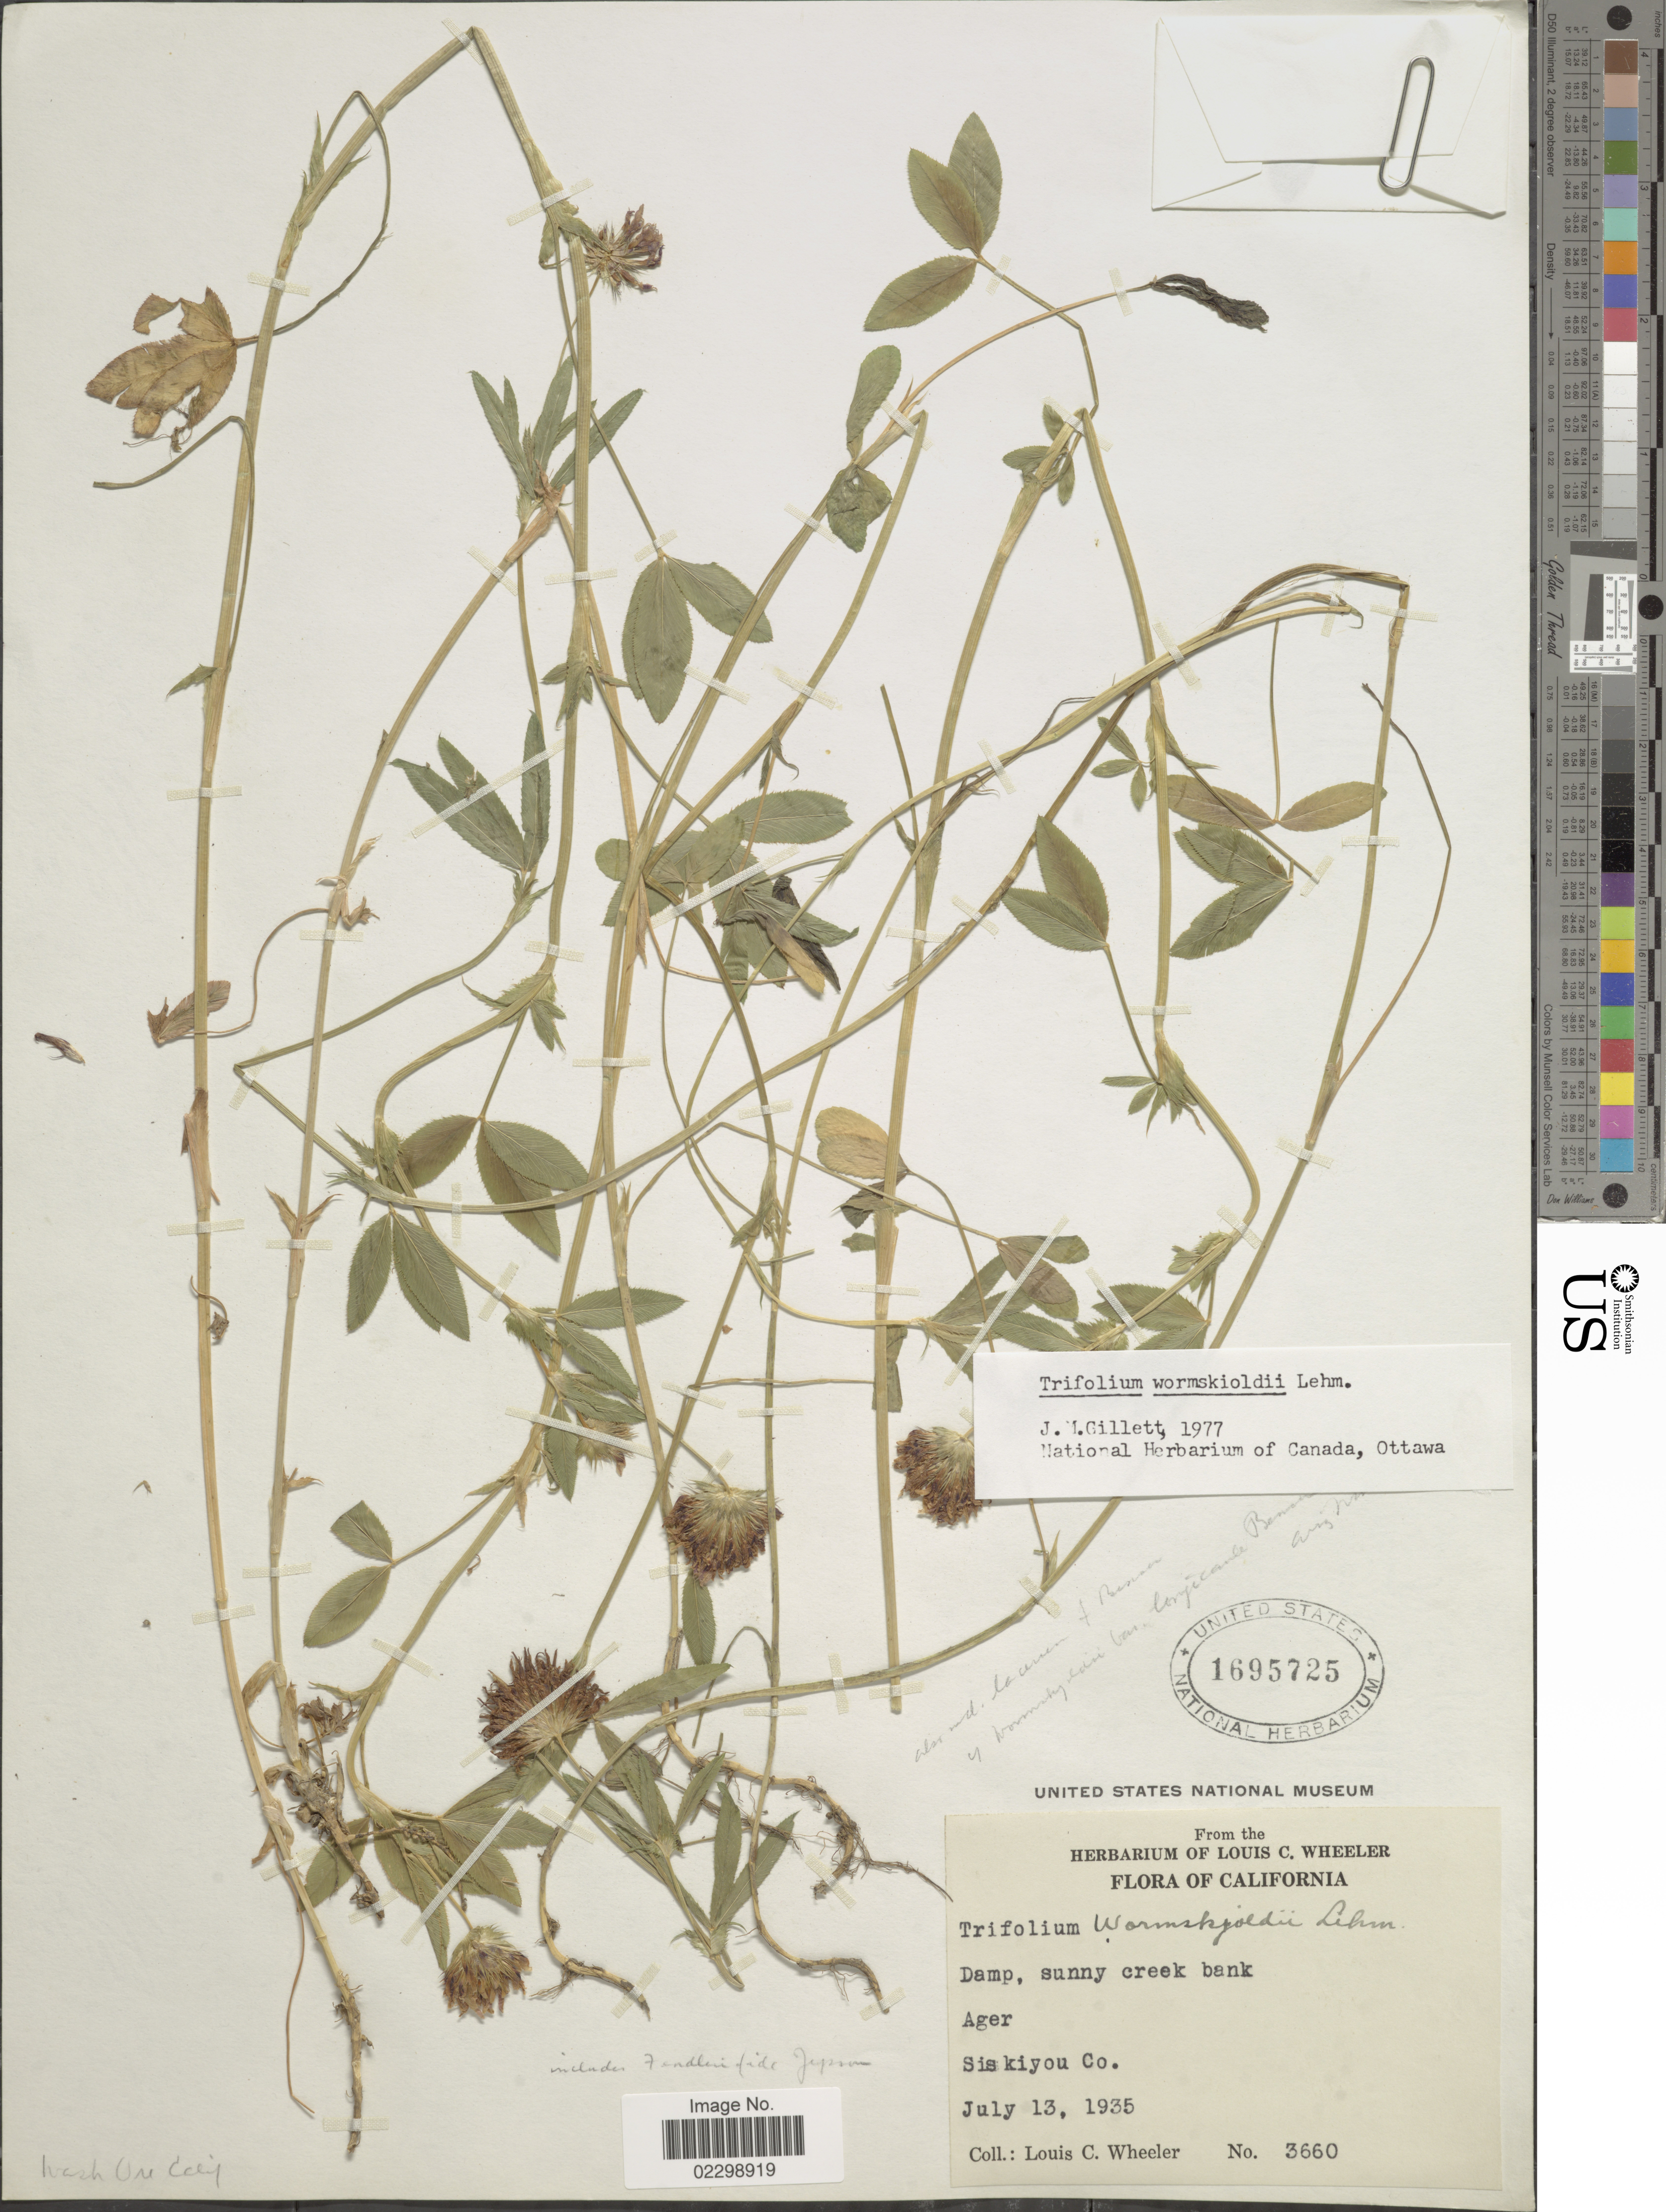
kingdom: Plantae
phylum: Tracheophyta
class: Magnoliopsida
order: Fabales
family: Fabaceae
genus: Trifolium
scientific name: Trifolium wormskioldii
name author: Lehm.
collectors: L. C. Wheeler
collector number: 3660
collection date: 1935-07-13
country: United States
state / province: California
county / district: Siskiyou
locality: Damp, sunny creek bank, Siskiyou Co.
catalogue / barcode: US 1695725